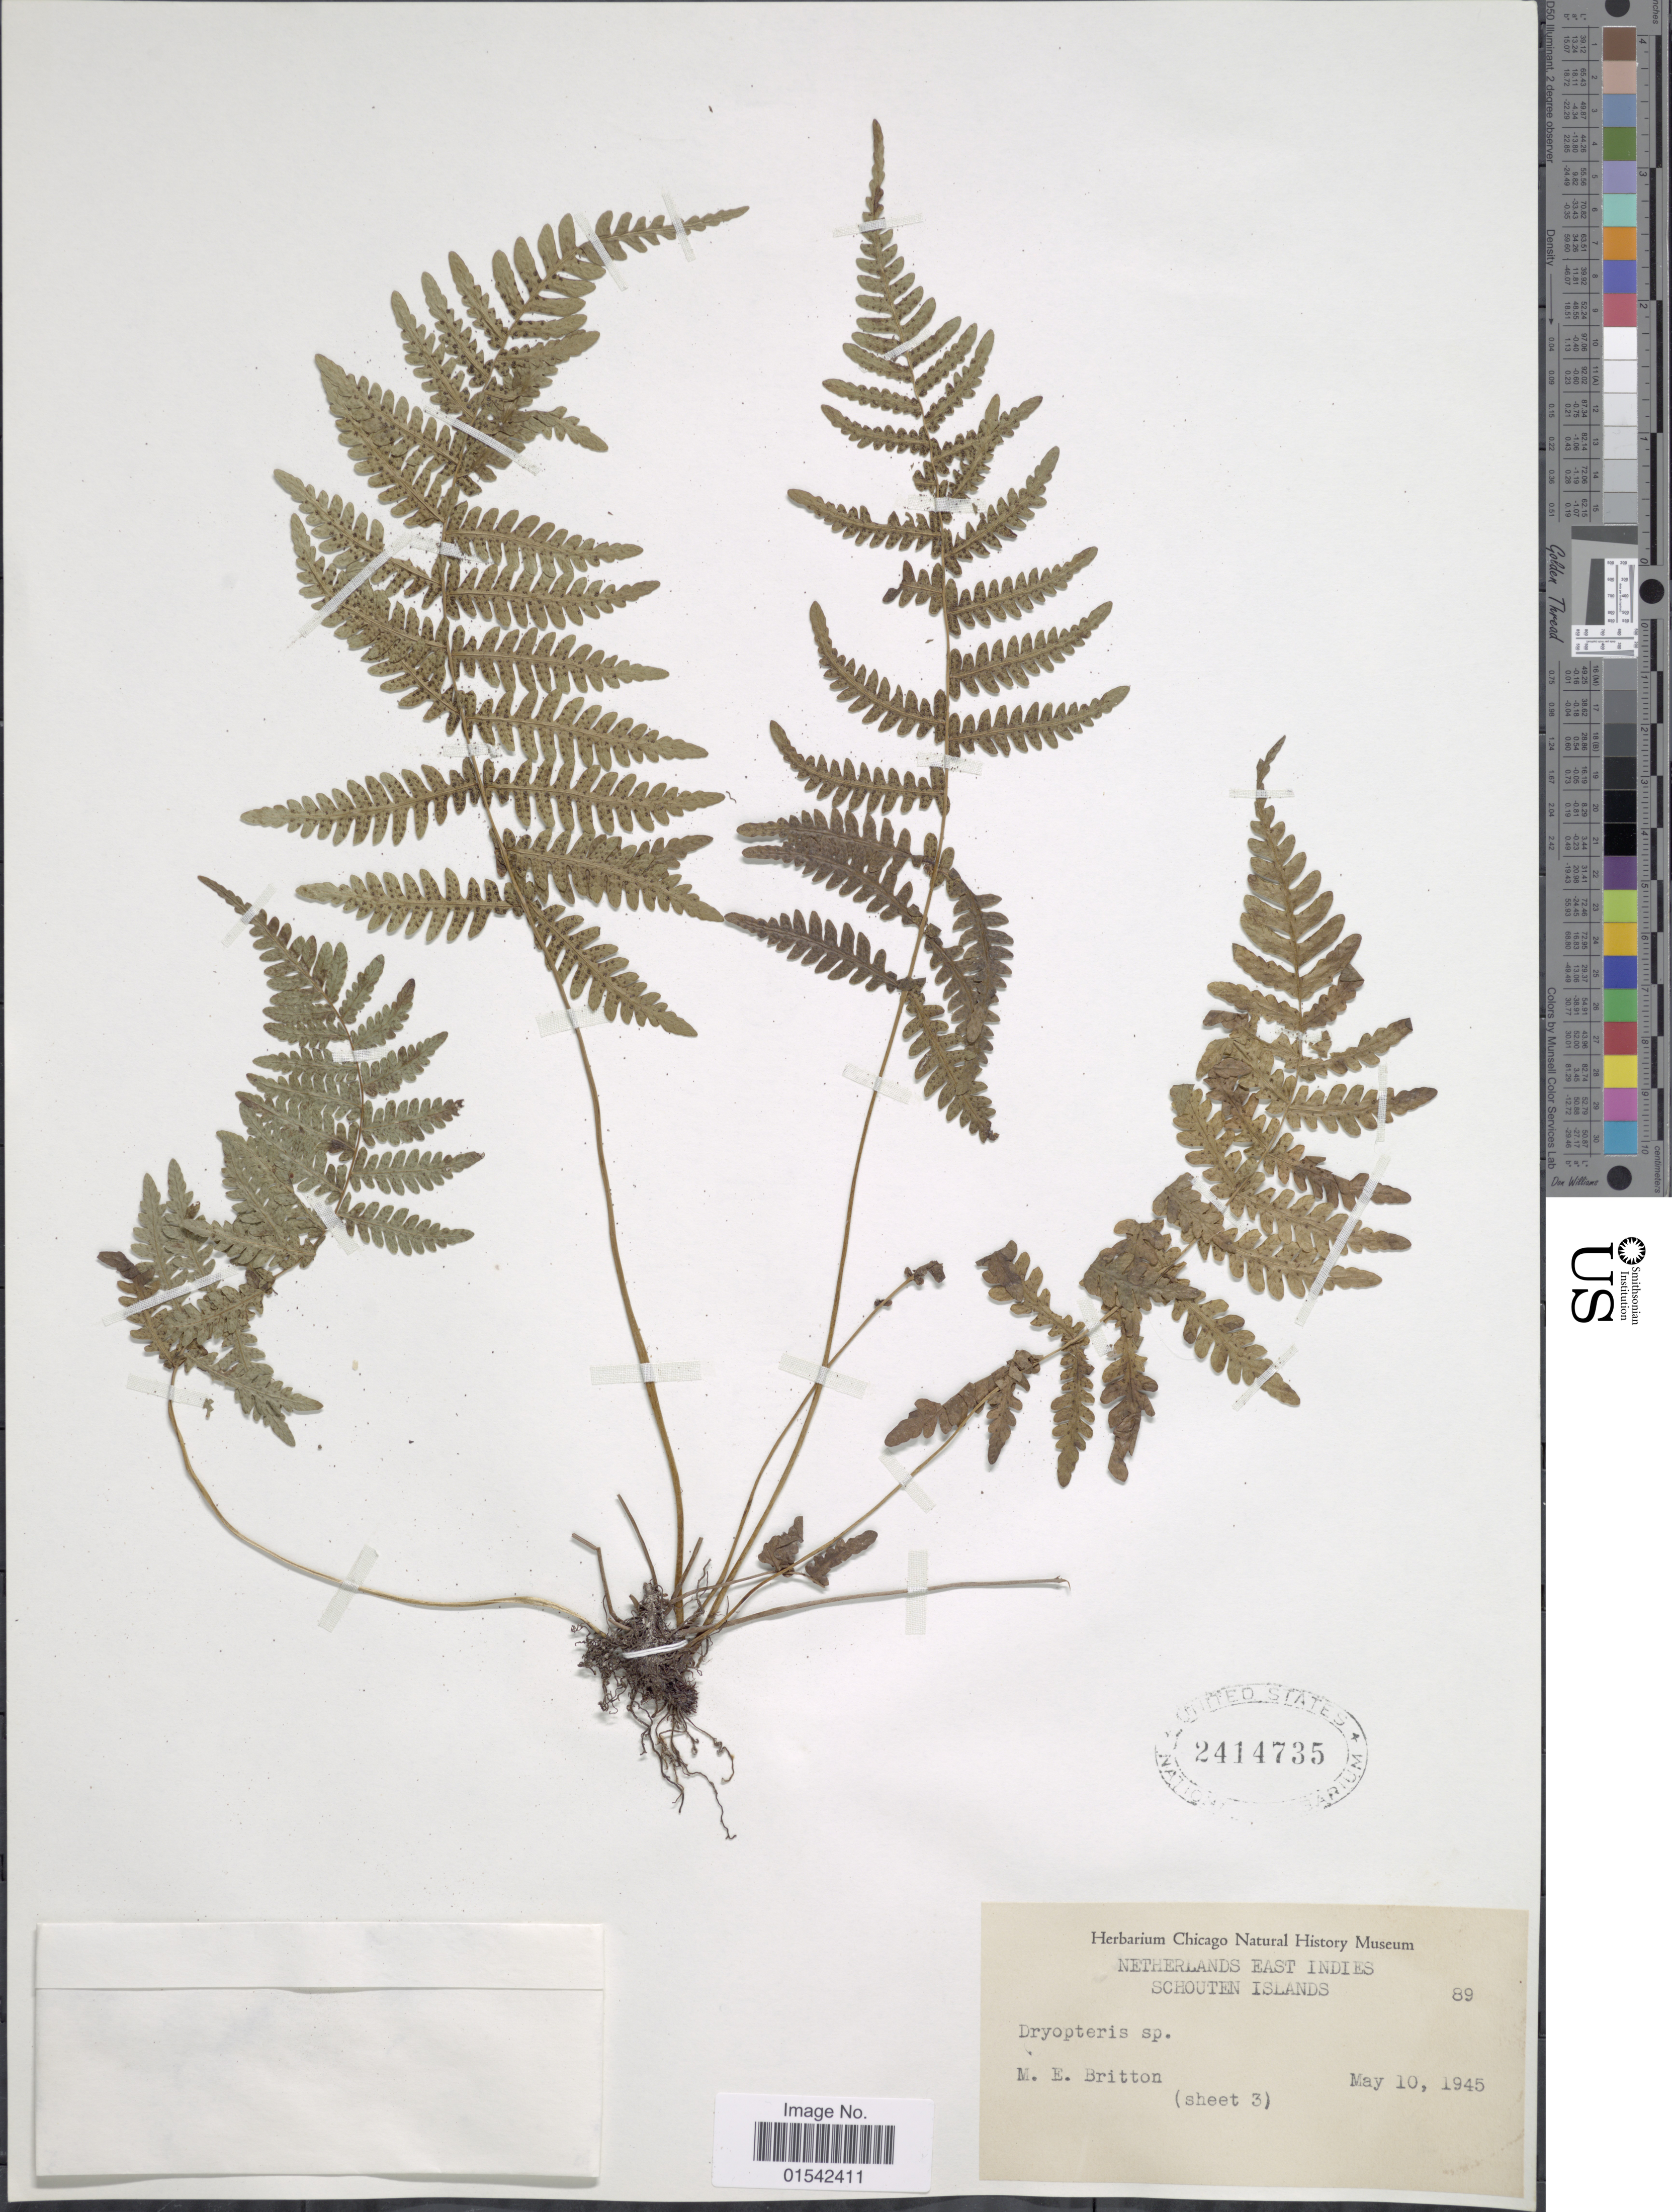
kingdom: Plantae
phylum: Tracheophyta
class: Polypodiopsida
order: Polypodiales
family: Thelypteridaceae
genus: Cyclosorus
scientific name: Cyclosorus sp.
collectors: M. E. Britton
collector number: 89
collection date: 1945-05-10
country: Indonesia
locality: Netherlands East Indies,Schouten Islands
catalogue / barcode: US 2414735